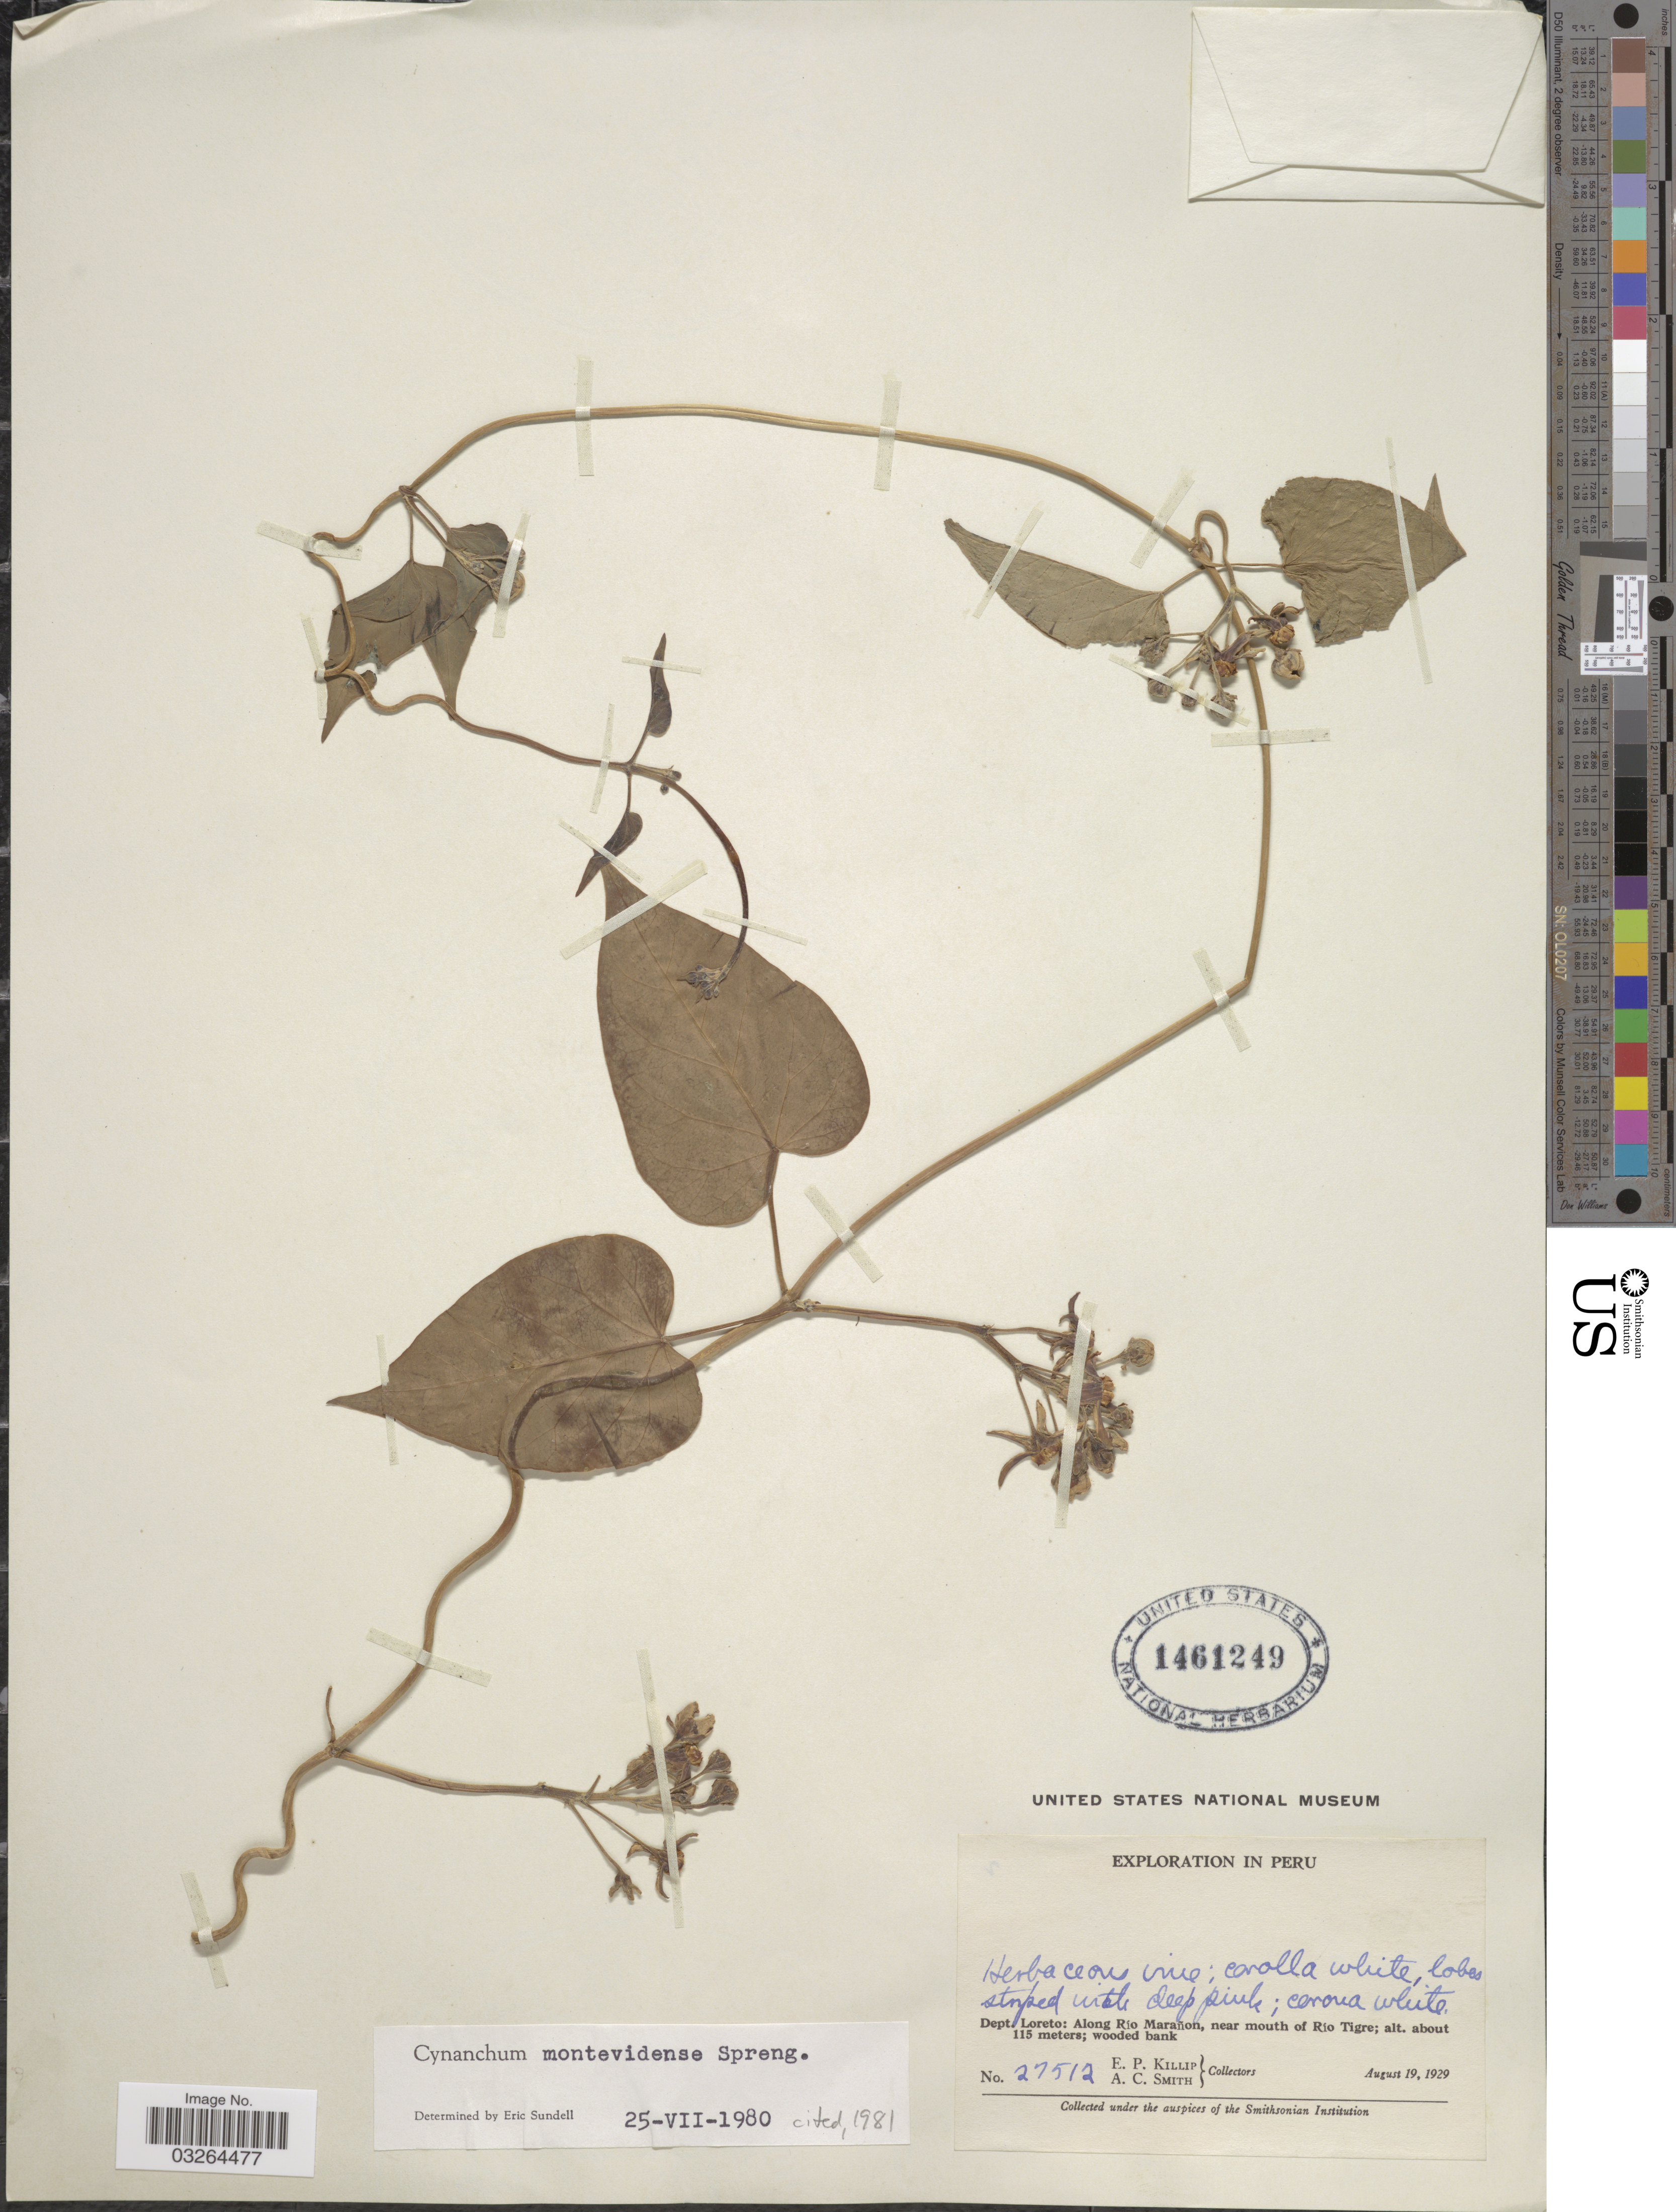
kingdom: Plantae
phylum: Tracheophyta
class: Magnoliopsida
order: Gentianales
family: Apocynaceae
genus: Cynanchum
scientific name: Cynanchum montevidense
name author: Spreng.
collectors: E. P. Killip & A. C. Smith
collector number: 27512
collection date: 1929-08-19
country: Peru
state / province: Loreto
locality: Dept. Loreto: Along Río Marañon, near mouth of Río Tigre.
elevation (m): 115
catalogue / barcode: US 1461249